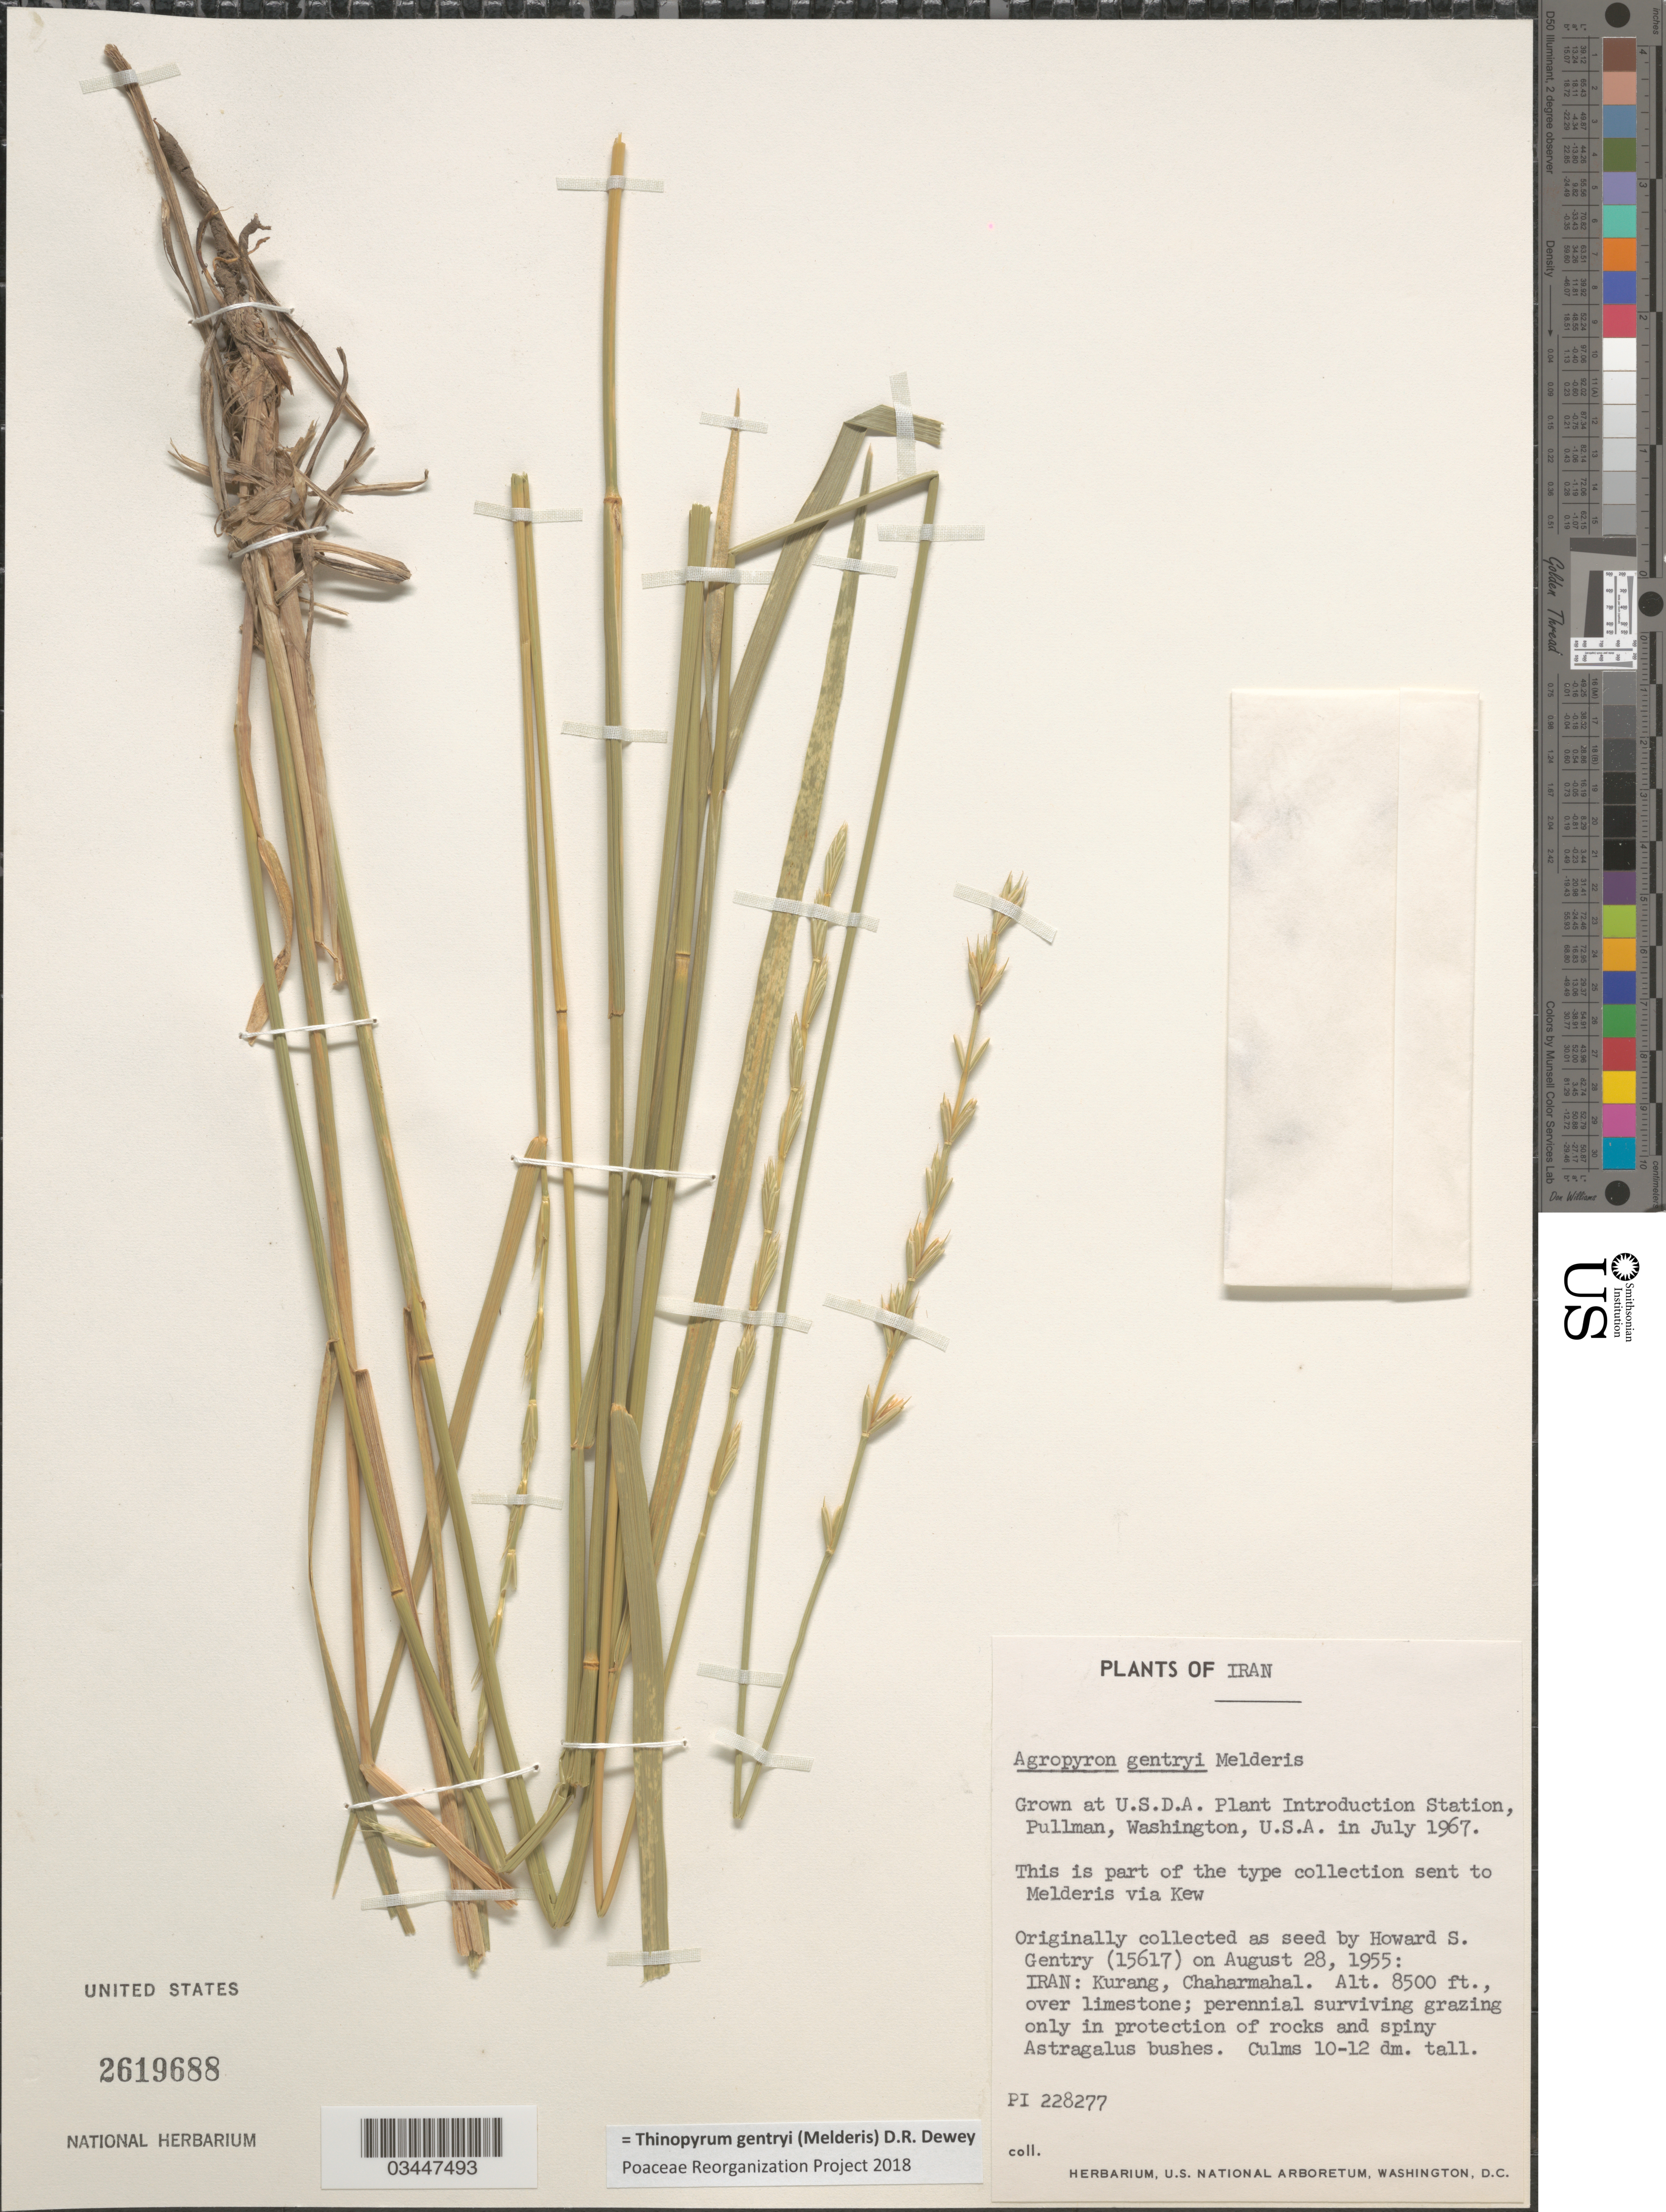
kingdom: Plantae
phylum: Tracheophyta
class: Liliopsida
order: Poales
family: Poaceae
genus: Thinopyrum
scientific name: Thinopyrum gentryi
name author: (Melderis) Dewey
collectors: Ex herb. U. S. National Arboretum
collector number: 228277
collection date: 1967-07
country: United States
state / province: Washington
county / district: Whitman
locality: U.S.D.A. Plant Introduction Station, Pullman.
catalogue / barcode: US 2619688